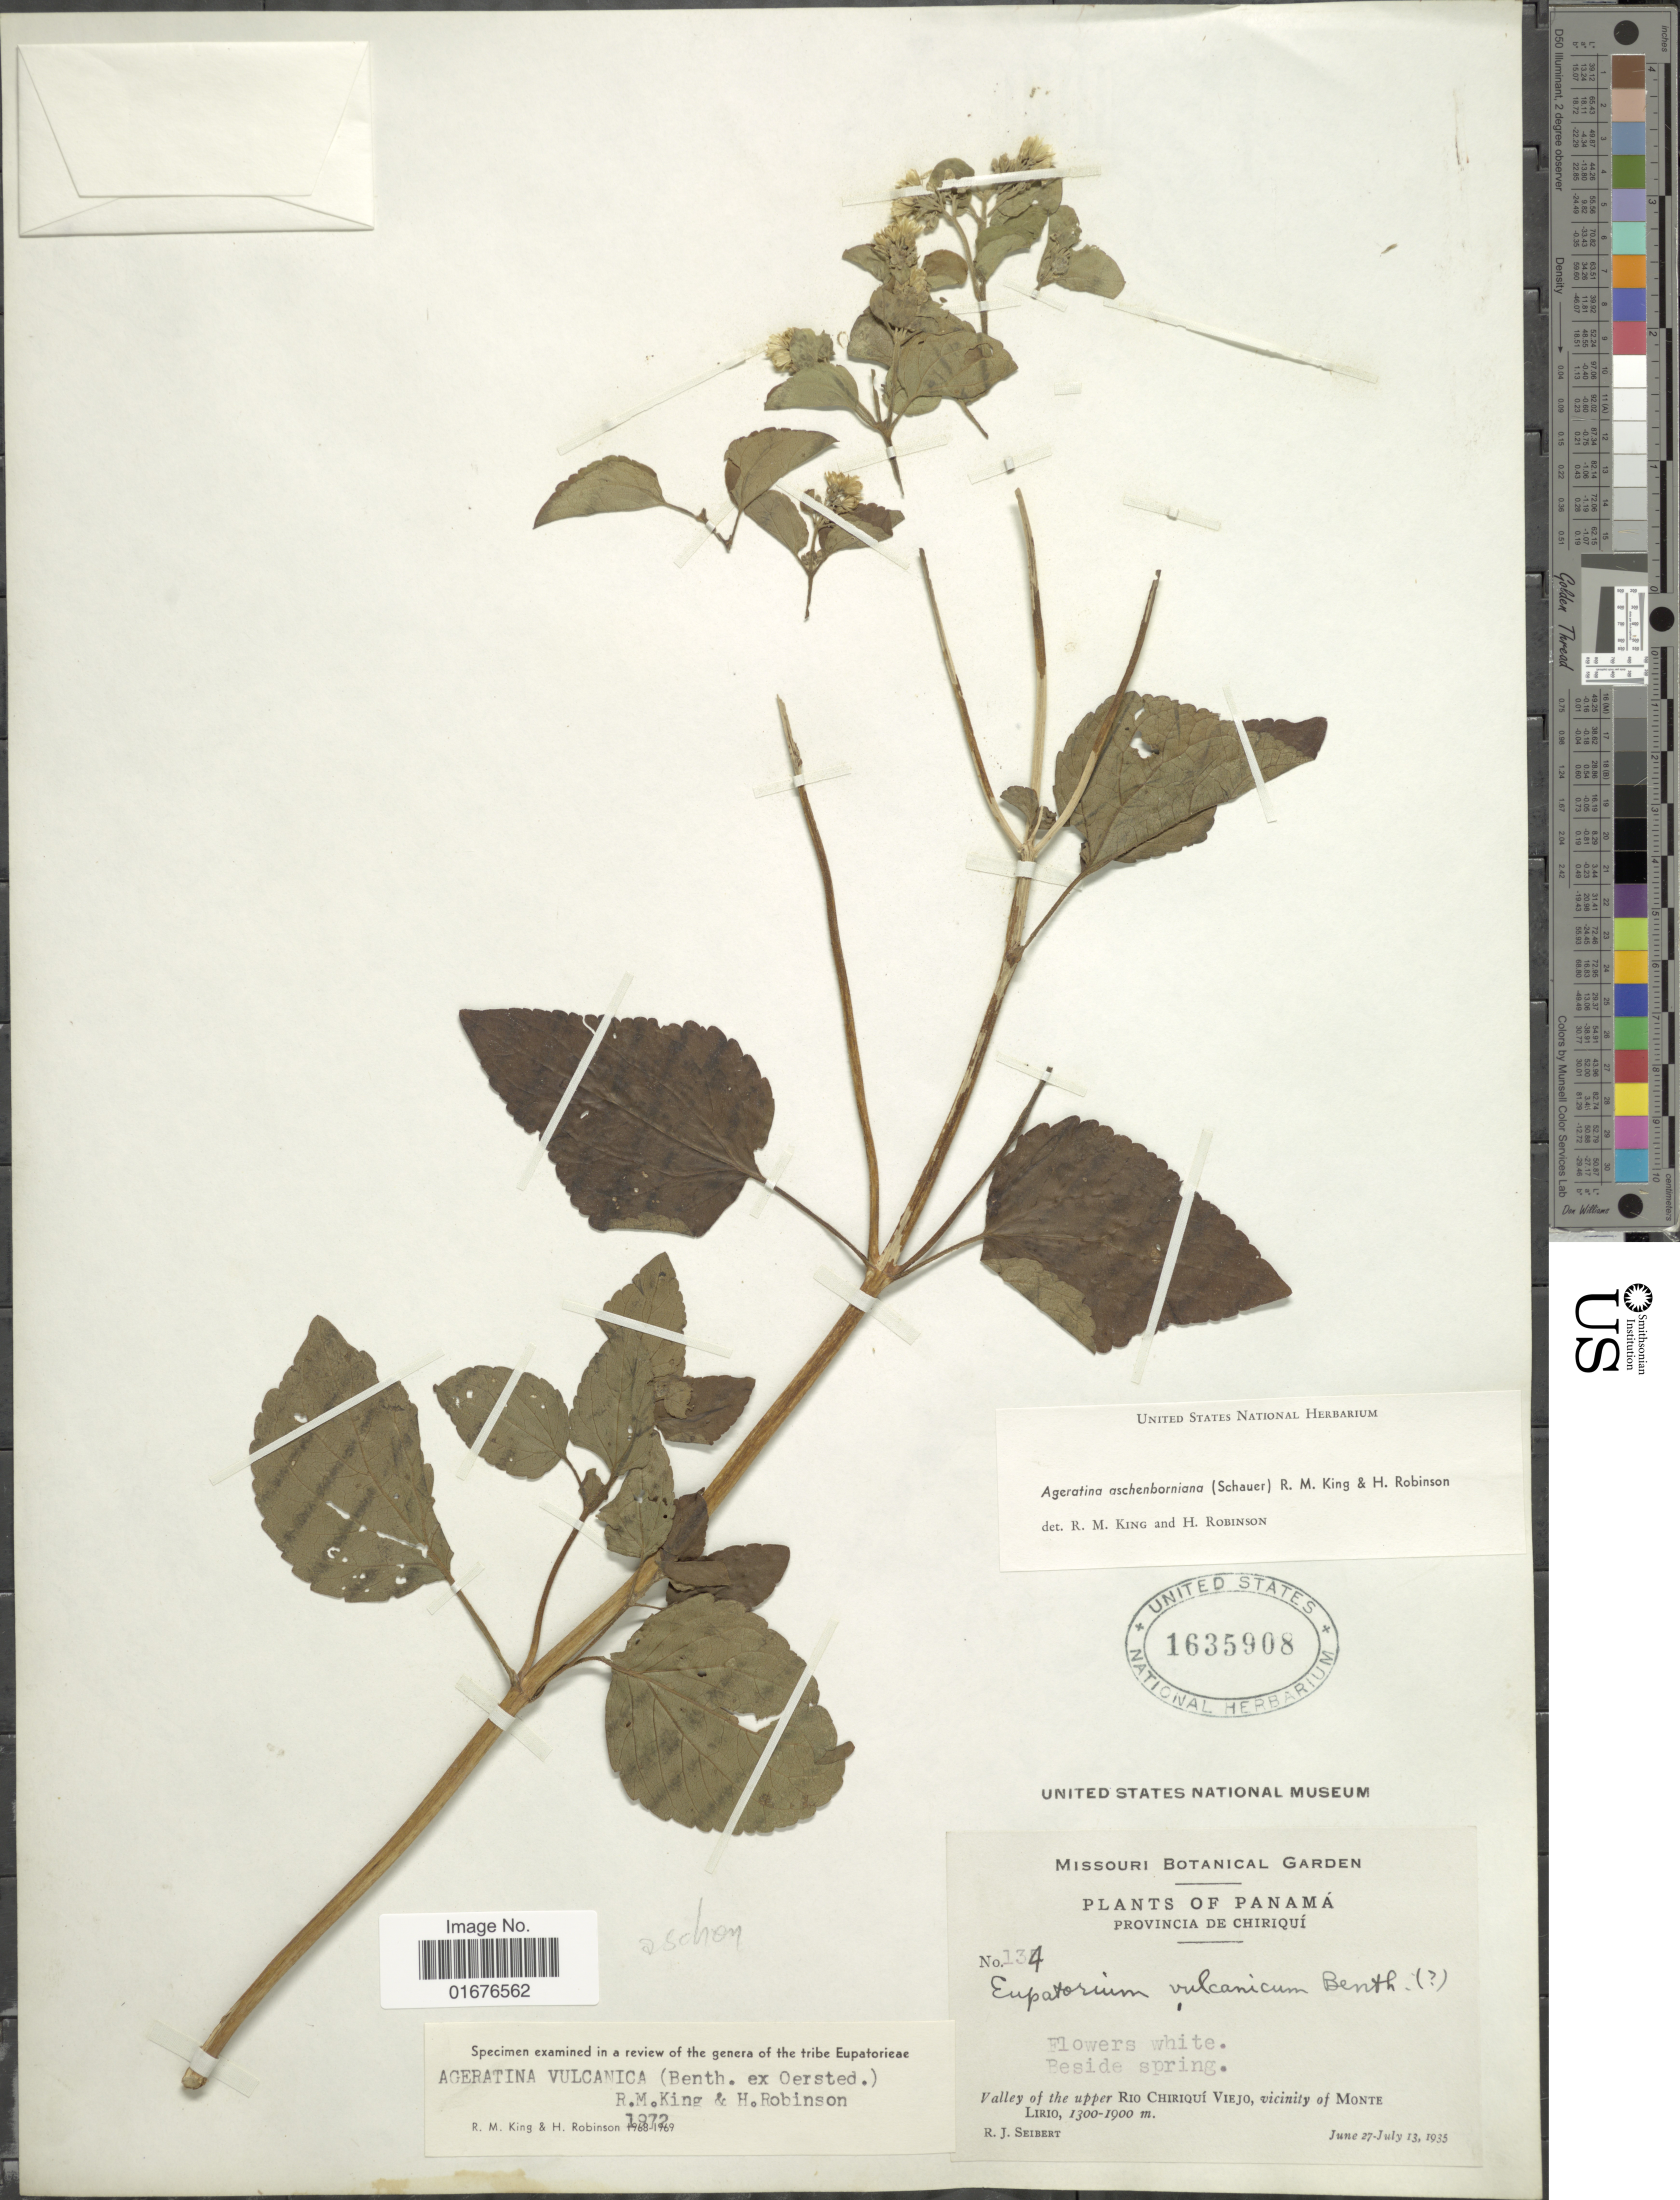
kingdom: Plantae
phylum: Tracheophyta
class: Magnoliopsida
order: Asterales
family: Asteraceae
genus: Ageratina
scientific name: Ageratina pichinchensis var. bustamenta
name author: (DC.) R.M. King & H. Rob.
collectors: R. J. Seibert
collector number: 134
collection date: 1935-06-27/1935-07-13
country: Panama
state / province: Chiriqui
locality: Beside spring, valley of the upper Rio Chiriquí Viejo, vicinity of Monte Lirio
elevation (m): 1300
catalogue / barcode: US 1635908